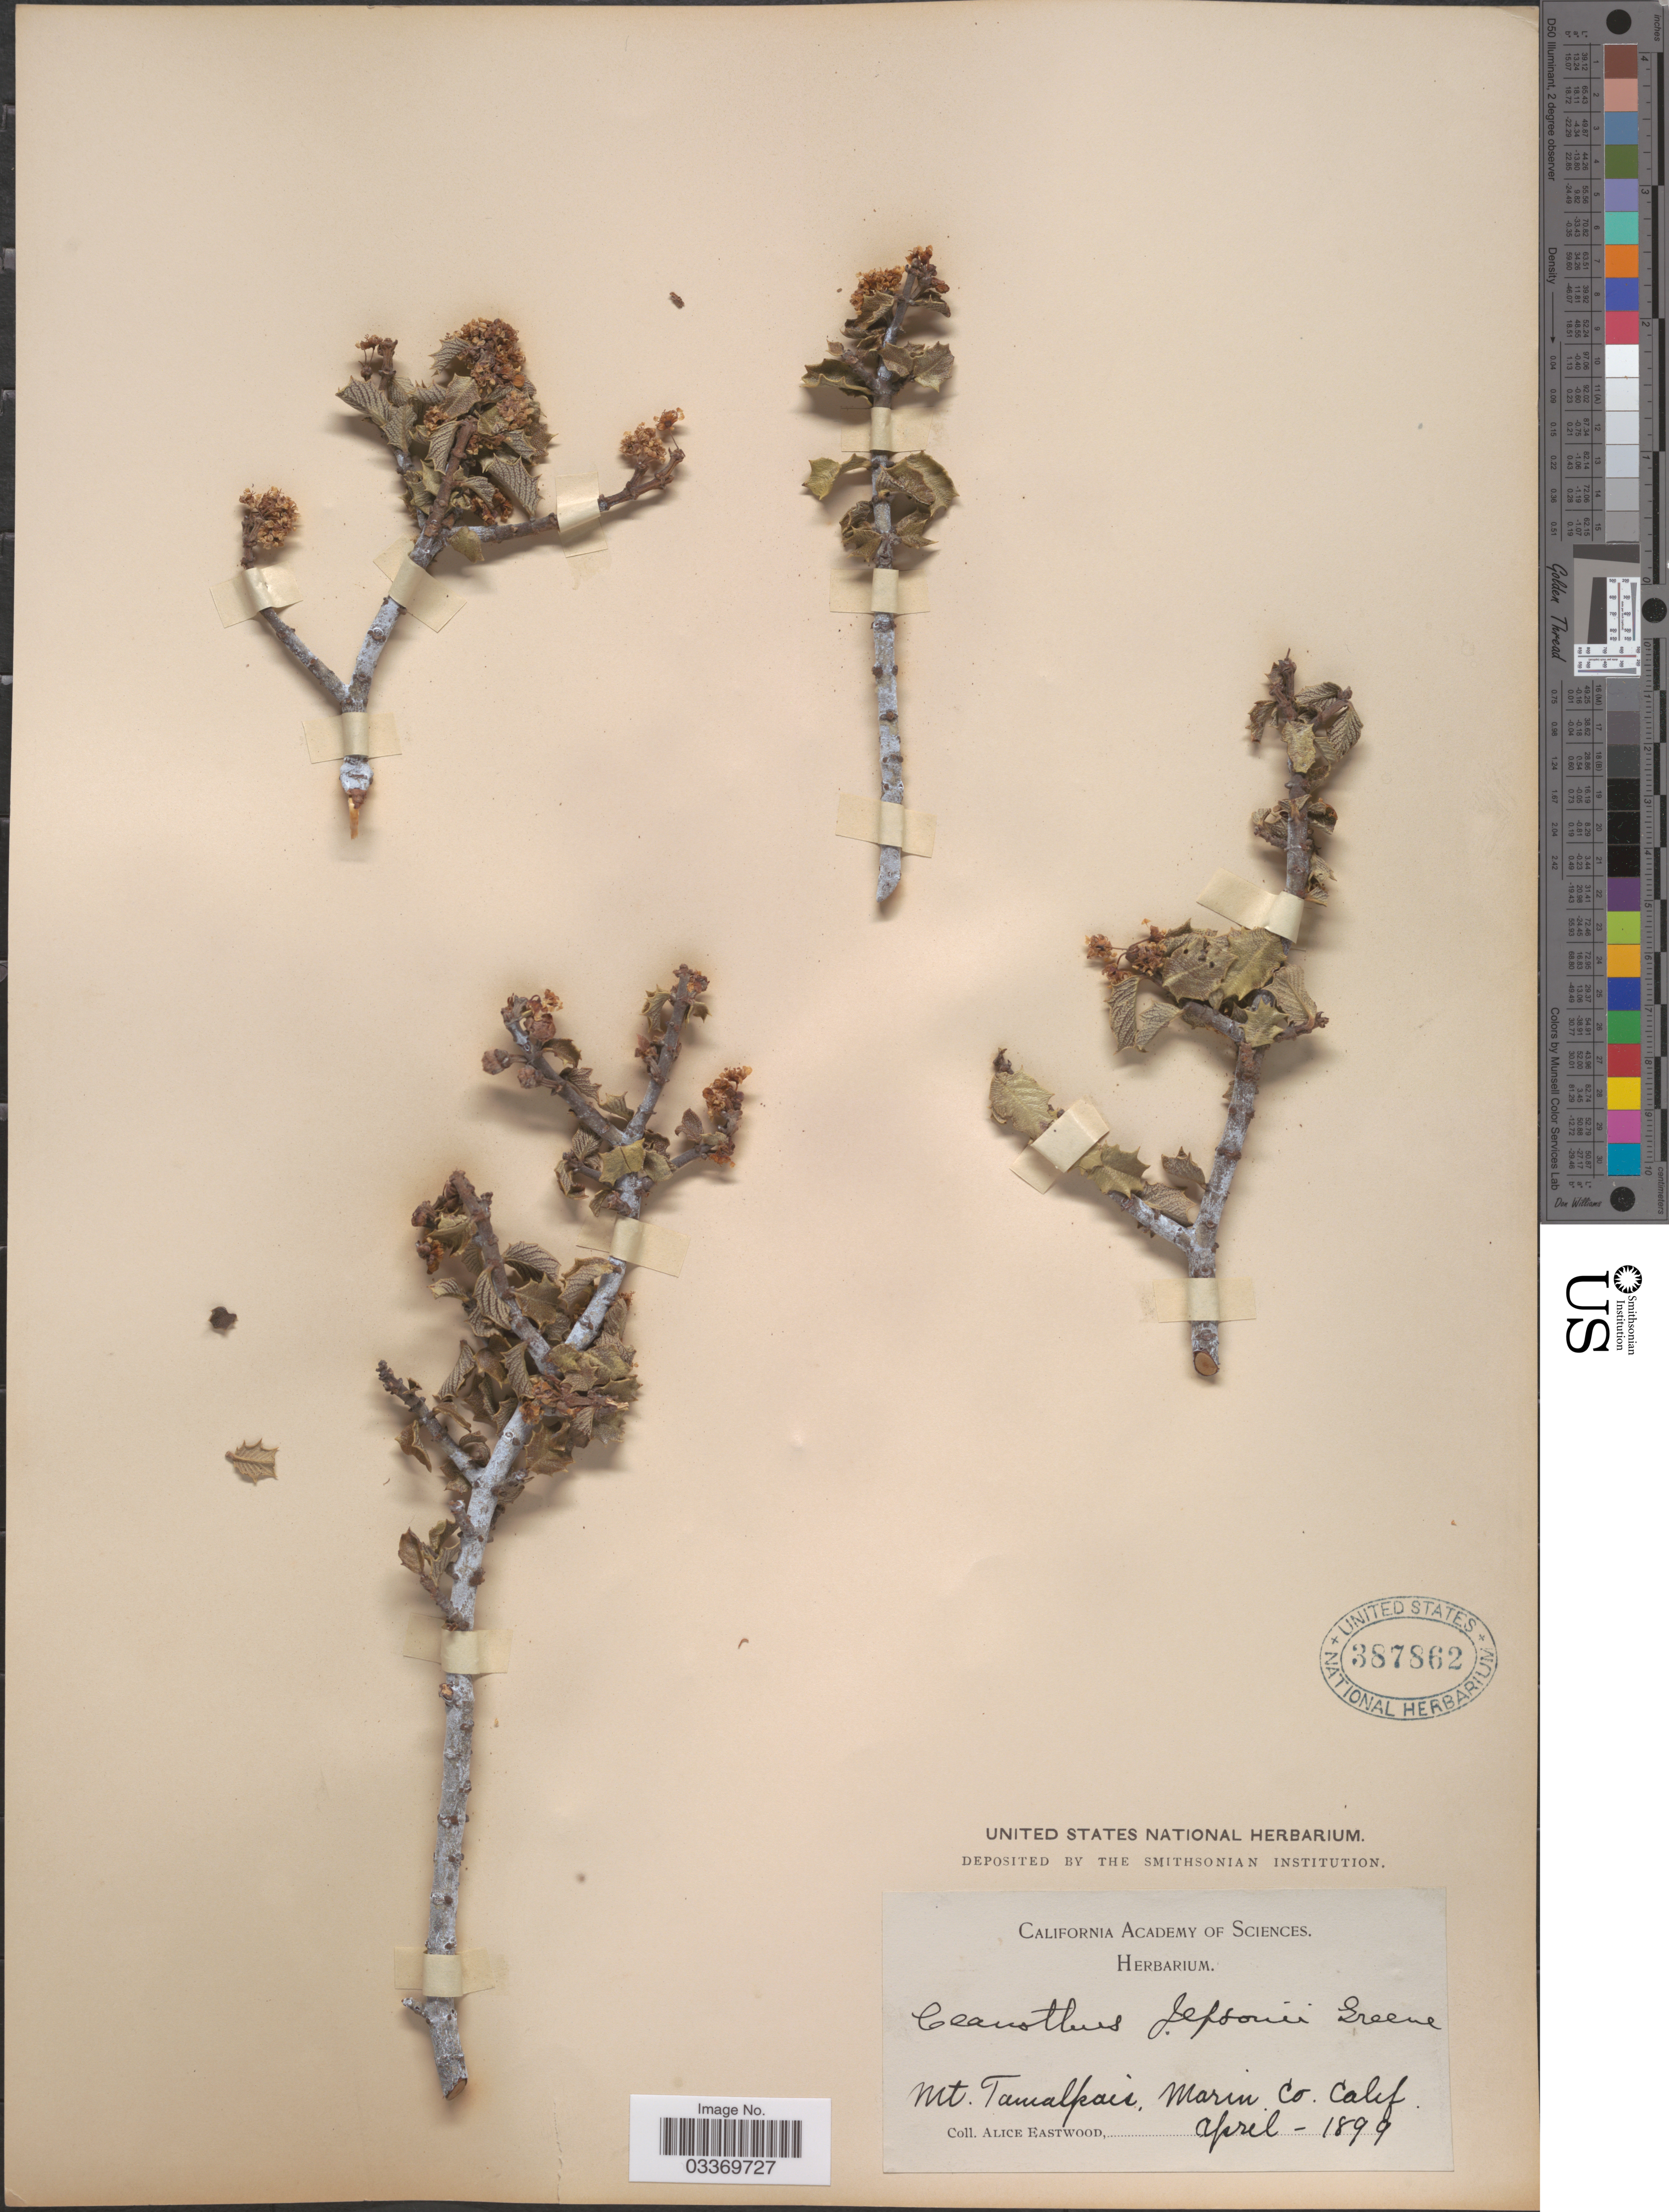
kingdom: Plantae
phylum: Tracheophyta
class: Magnoliopsida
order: Rosales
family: Rhamnaceae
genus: Ceanothus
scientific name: Ceanothus jepsonii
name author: Greene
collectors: A. Eastwood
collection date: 1899-04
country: United States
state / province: California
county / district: Marin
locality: Mt. Tamalpais, Marin Co.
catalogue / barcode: US 387862